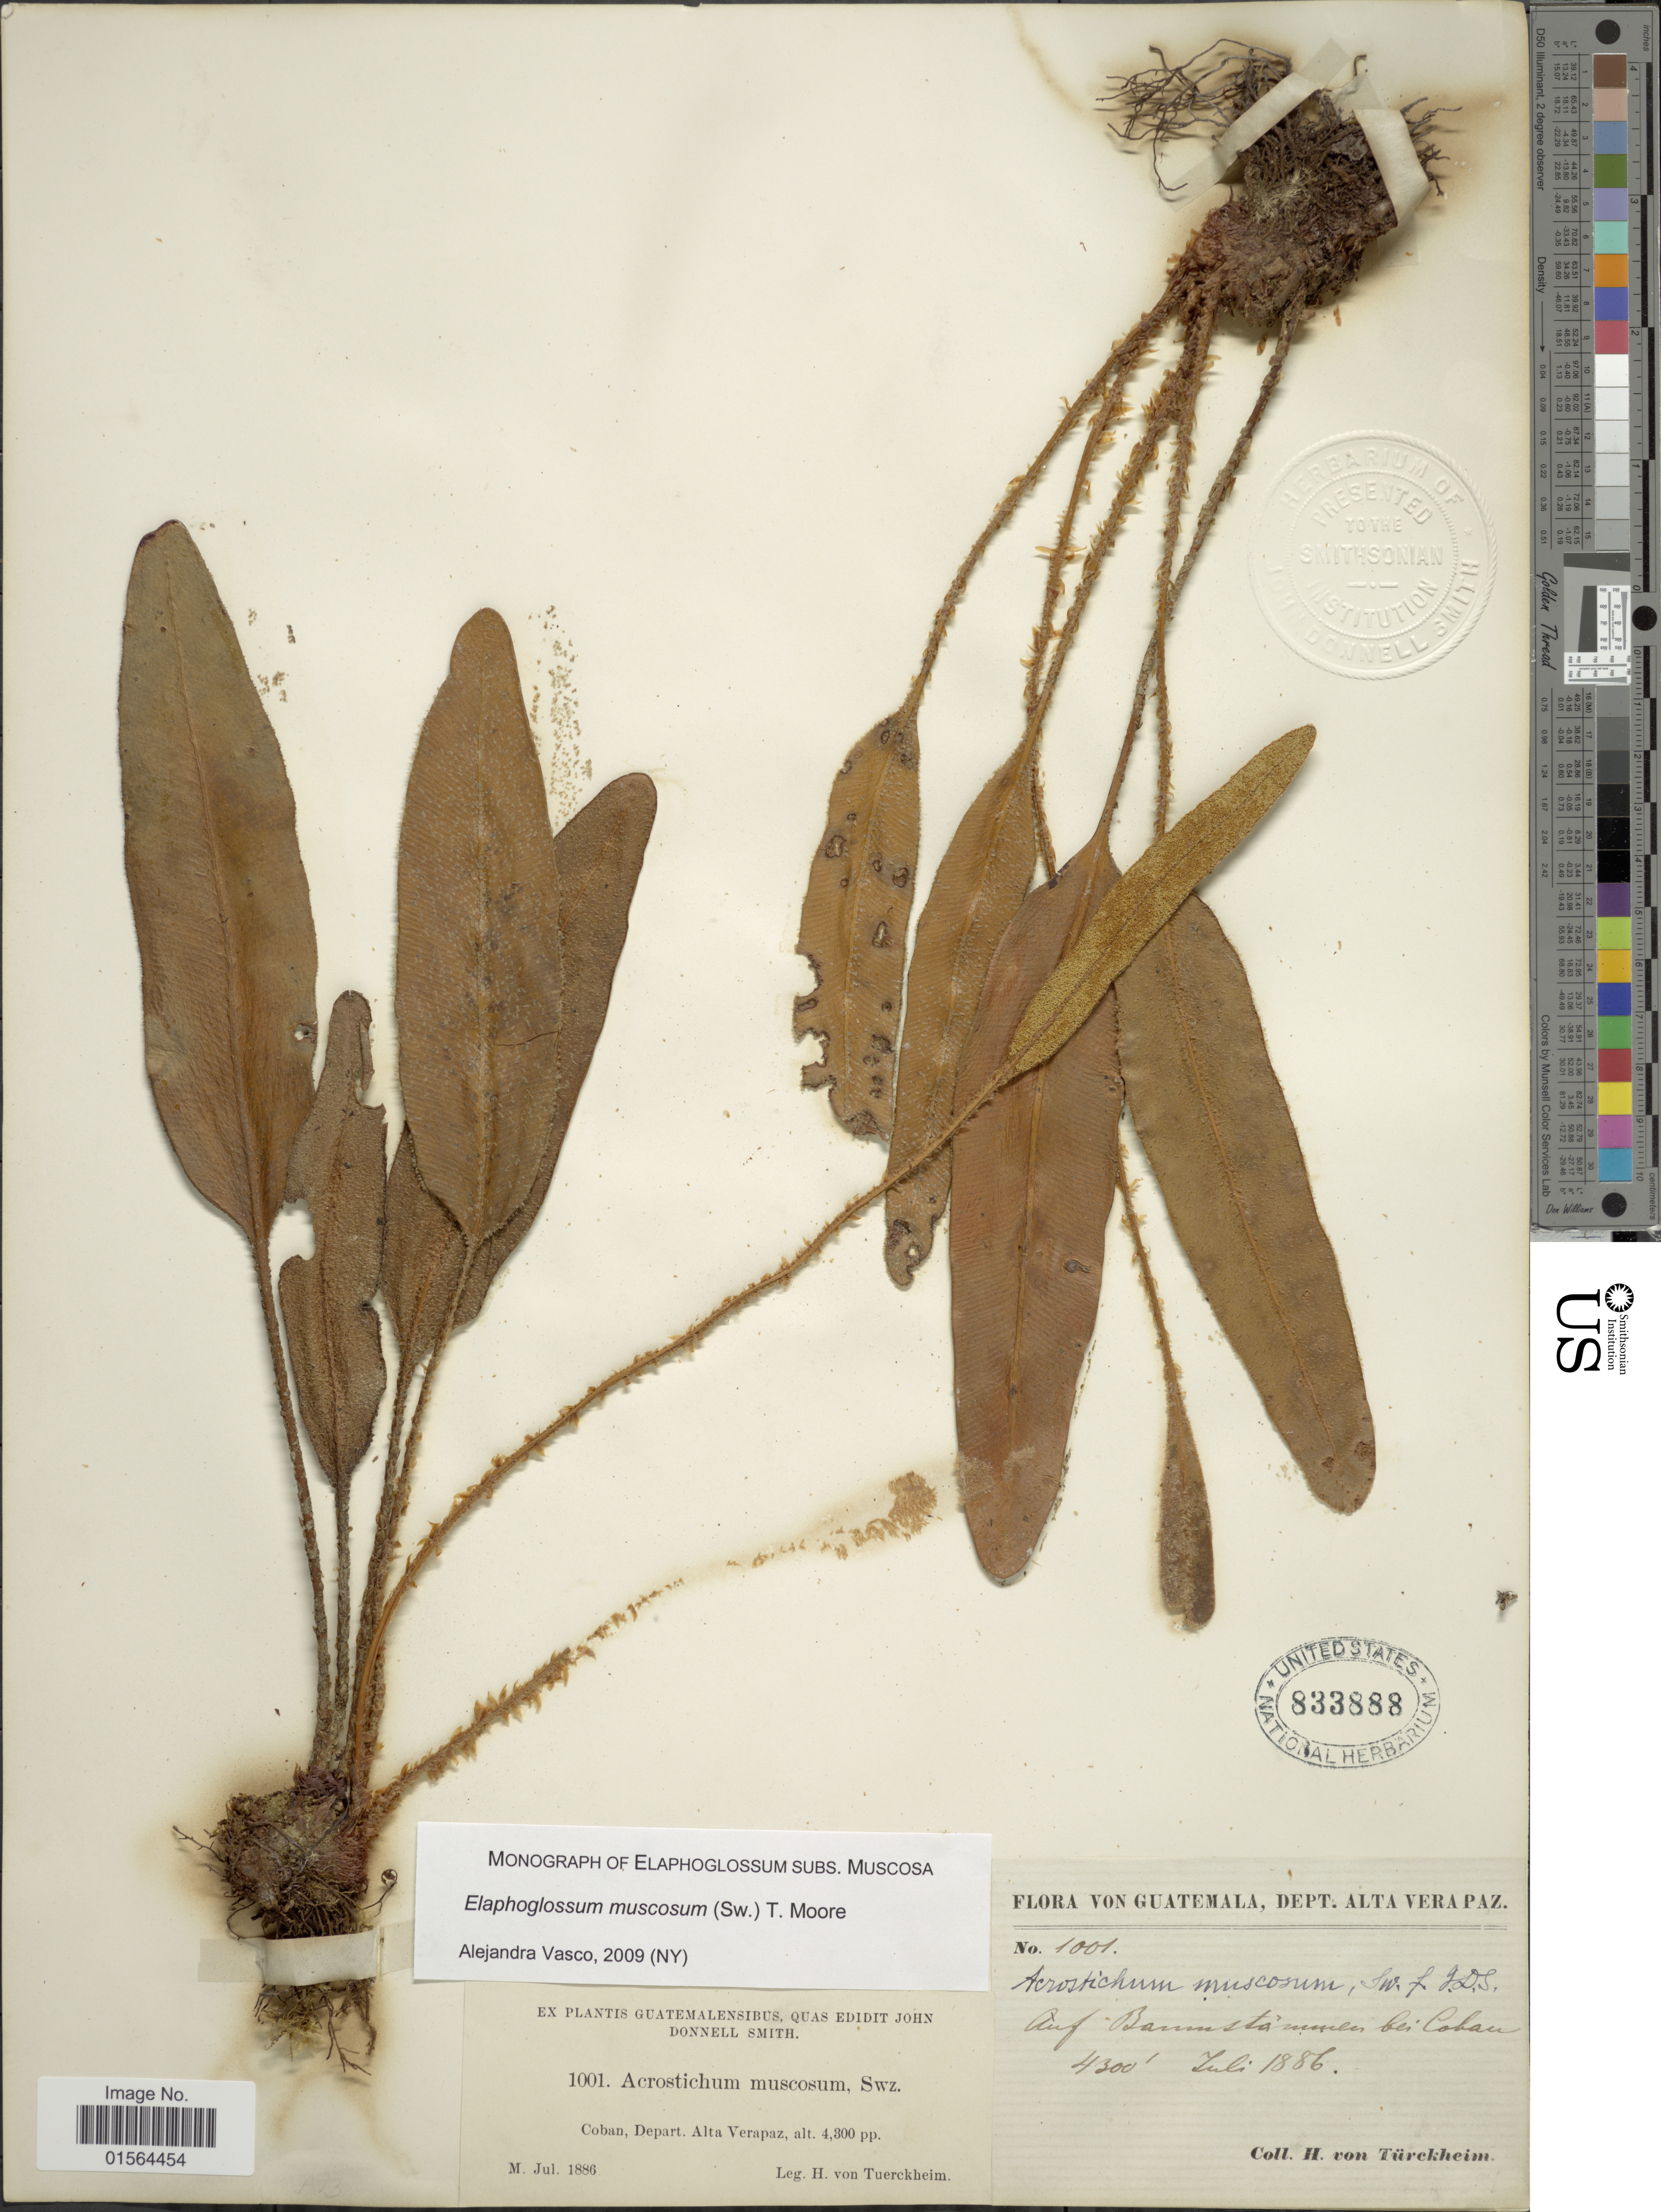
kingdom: Plantae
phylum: Tracheophyta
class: Polypodiopsida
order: Polypodiales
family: Dryopteridaceae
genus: Elaphoglossum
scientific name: Elaphoglossum muscosum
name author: (Sw.) T. Moore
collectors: H. von Türckheim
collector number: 1001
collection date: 1886-07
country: Guatemala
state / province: Alta Verapaz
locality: Guatemalensibus, Dept. Alta Verapaz, Coban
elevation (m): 1311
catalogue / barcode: US 833888